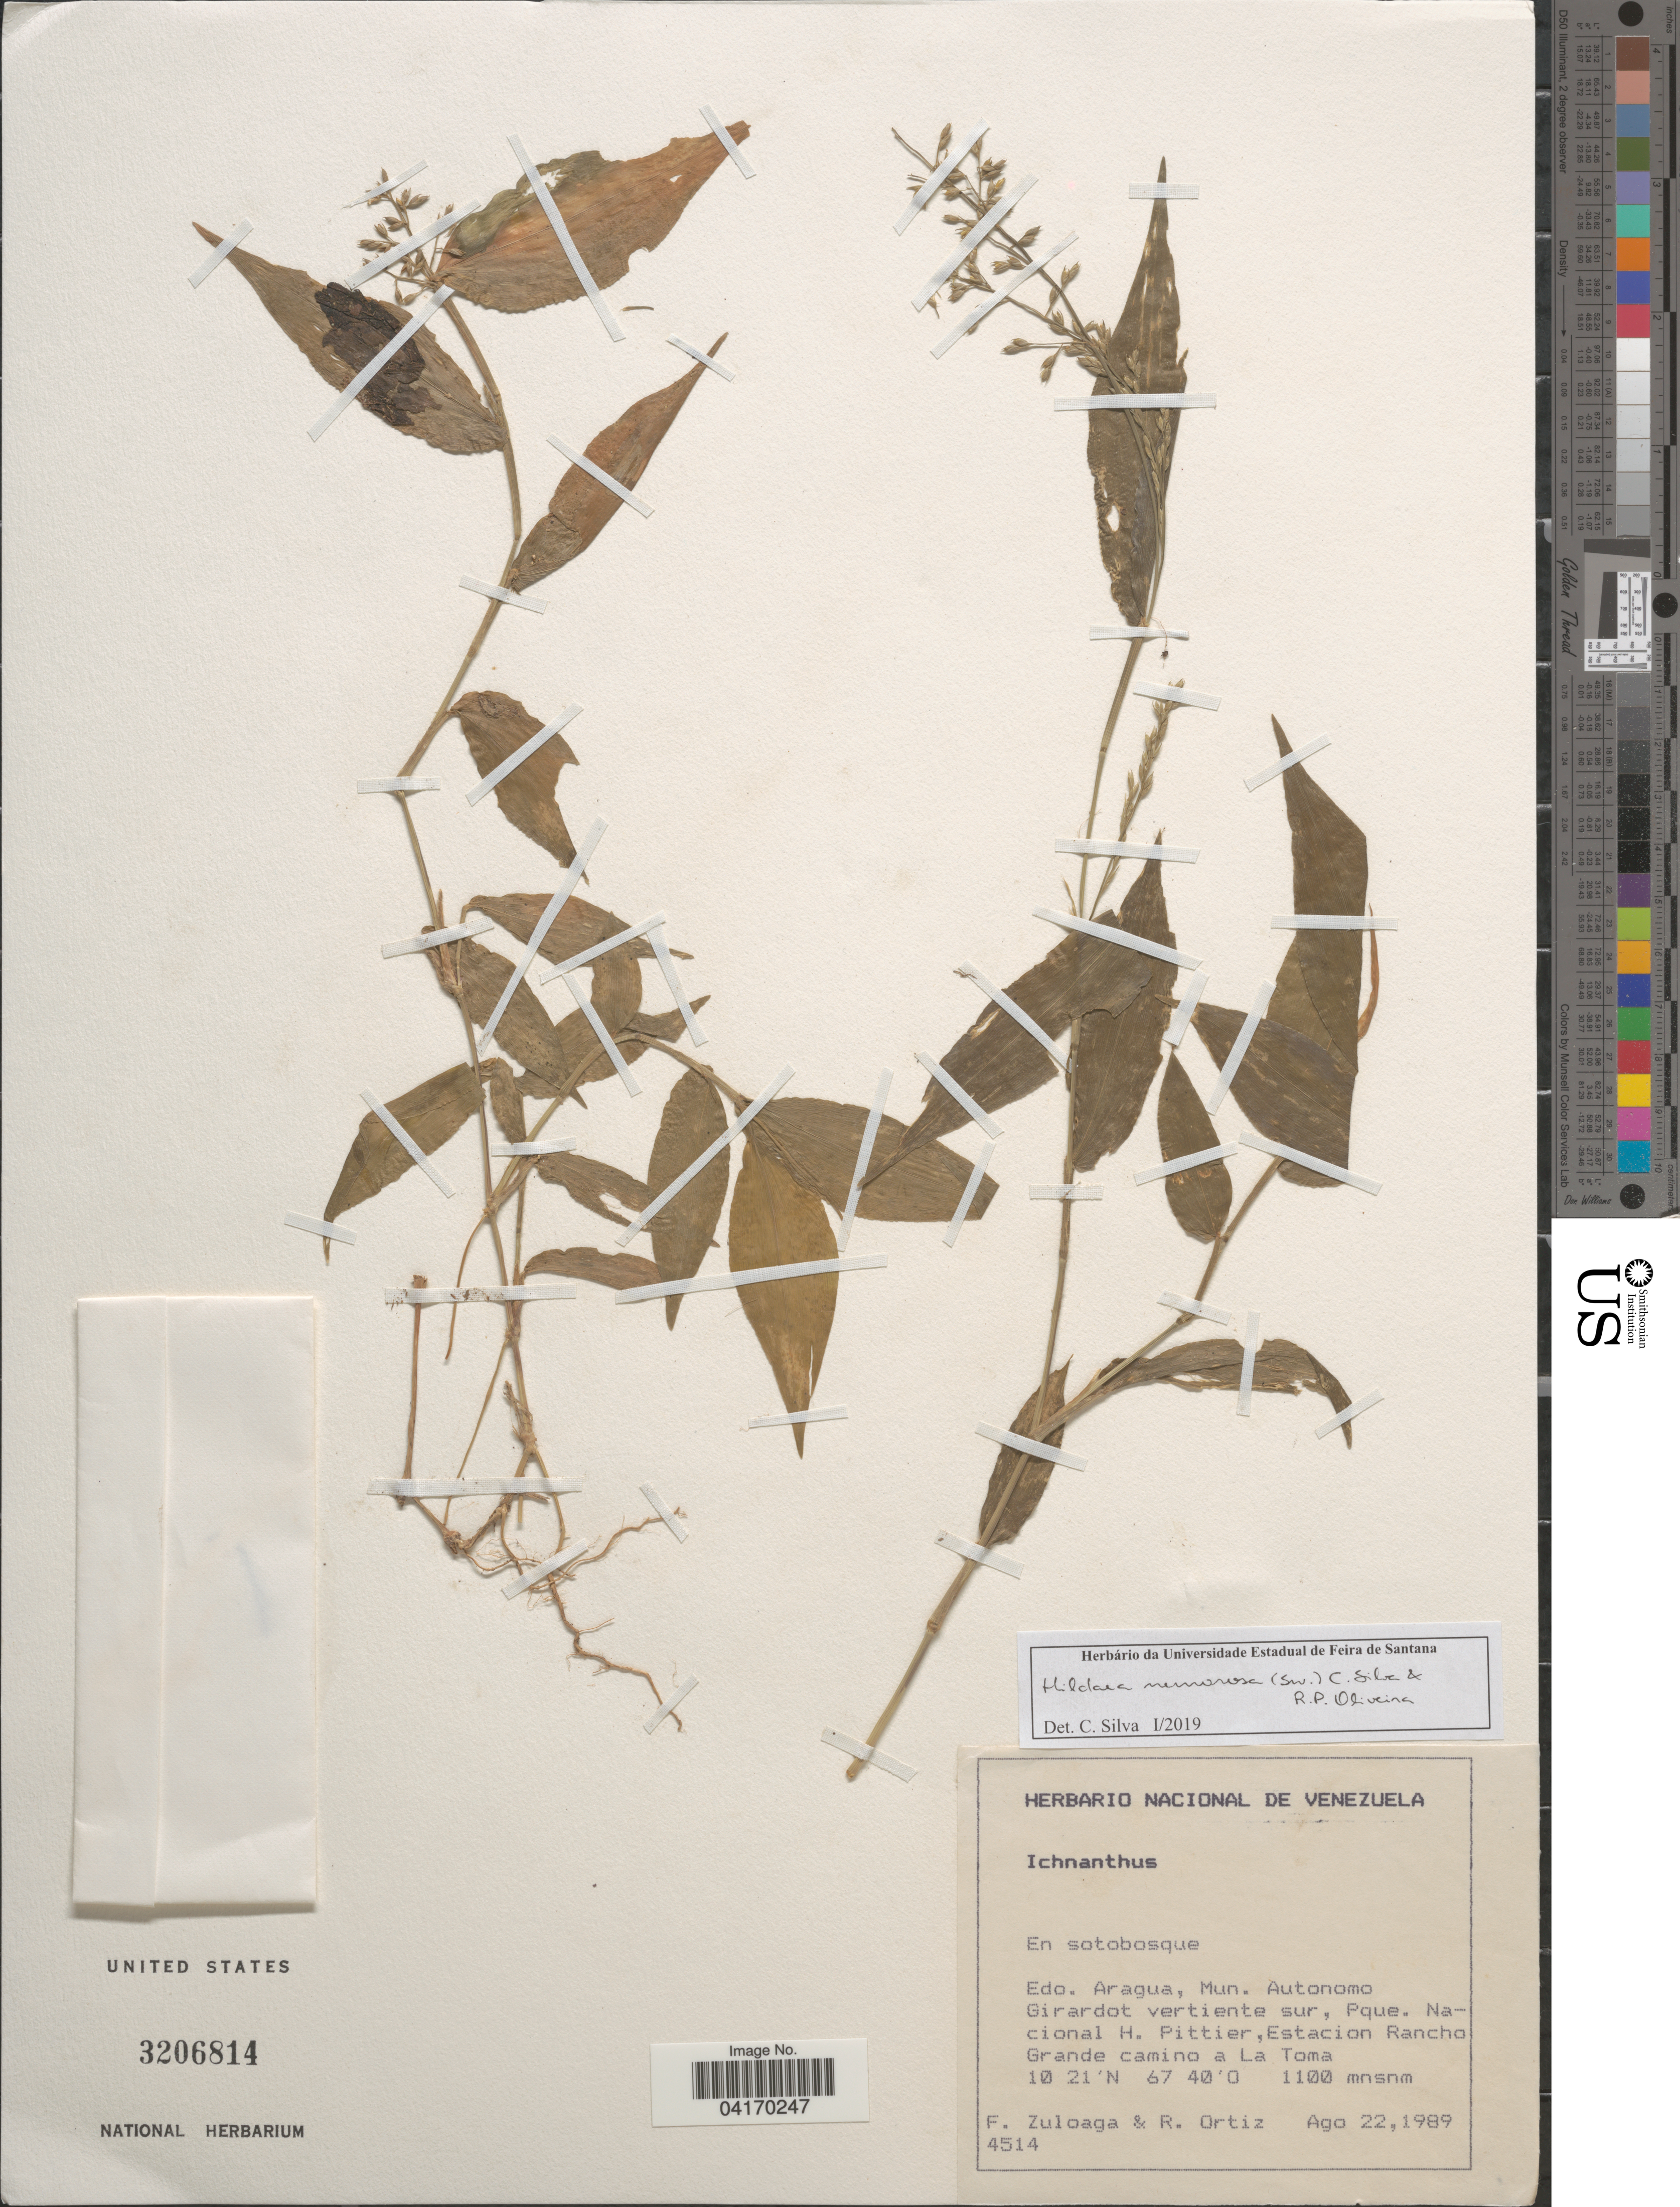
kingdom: Plantae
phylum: Tracheophyta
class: Liliopsida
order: Poales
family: Poaceae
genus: Hildaea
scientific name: Hildaea nemorosa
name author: (Sw.) C. Silva & R.P. Oliveira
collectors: F. Zuloaga & R. Ortiz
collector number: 4514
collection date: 1989-08-22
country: Venezuela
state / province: Aragua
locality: Mun. Autonomo Girardot vertiente sur, Pque. Nacional H. Pittier, Estacion Rancho Grande camino a La Toma.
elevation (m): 1100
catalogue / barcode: US 3206814